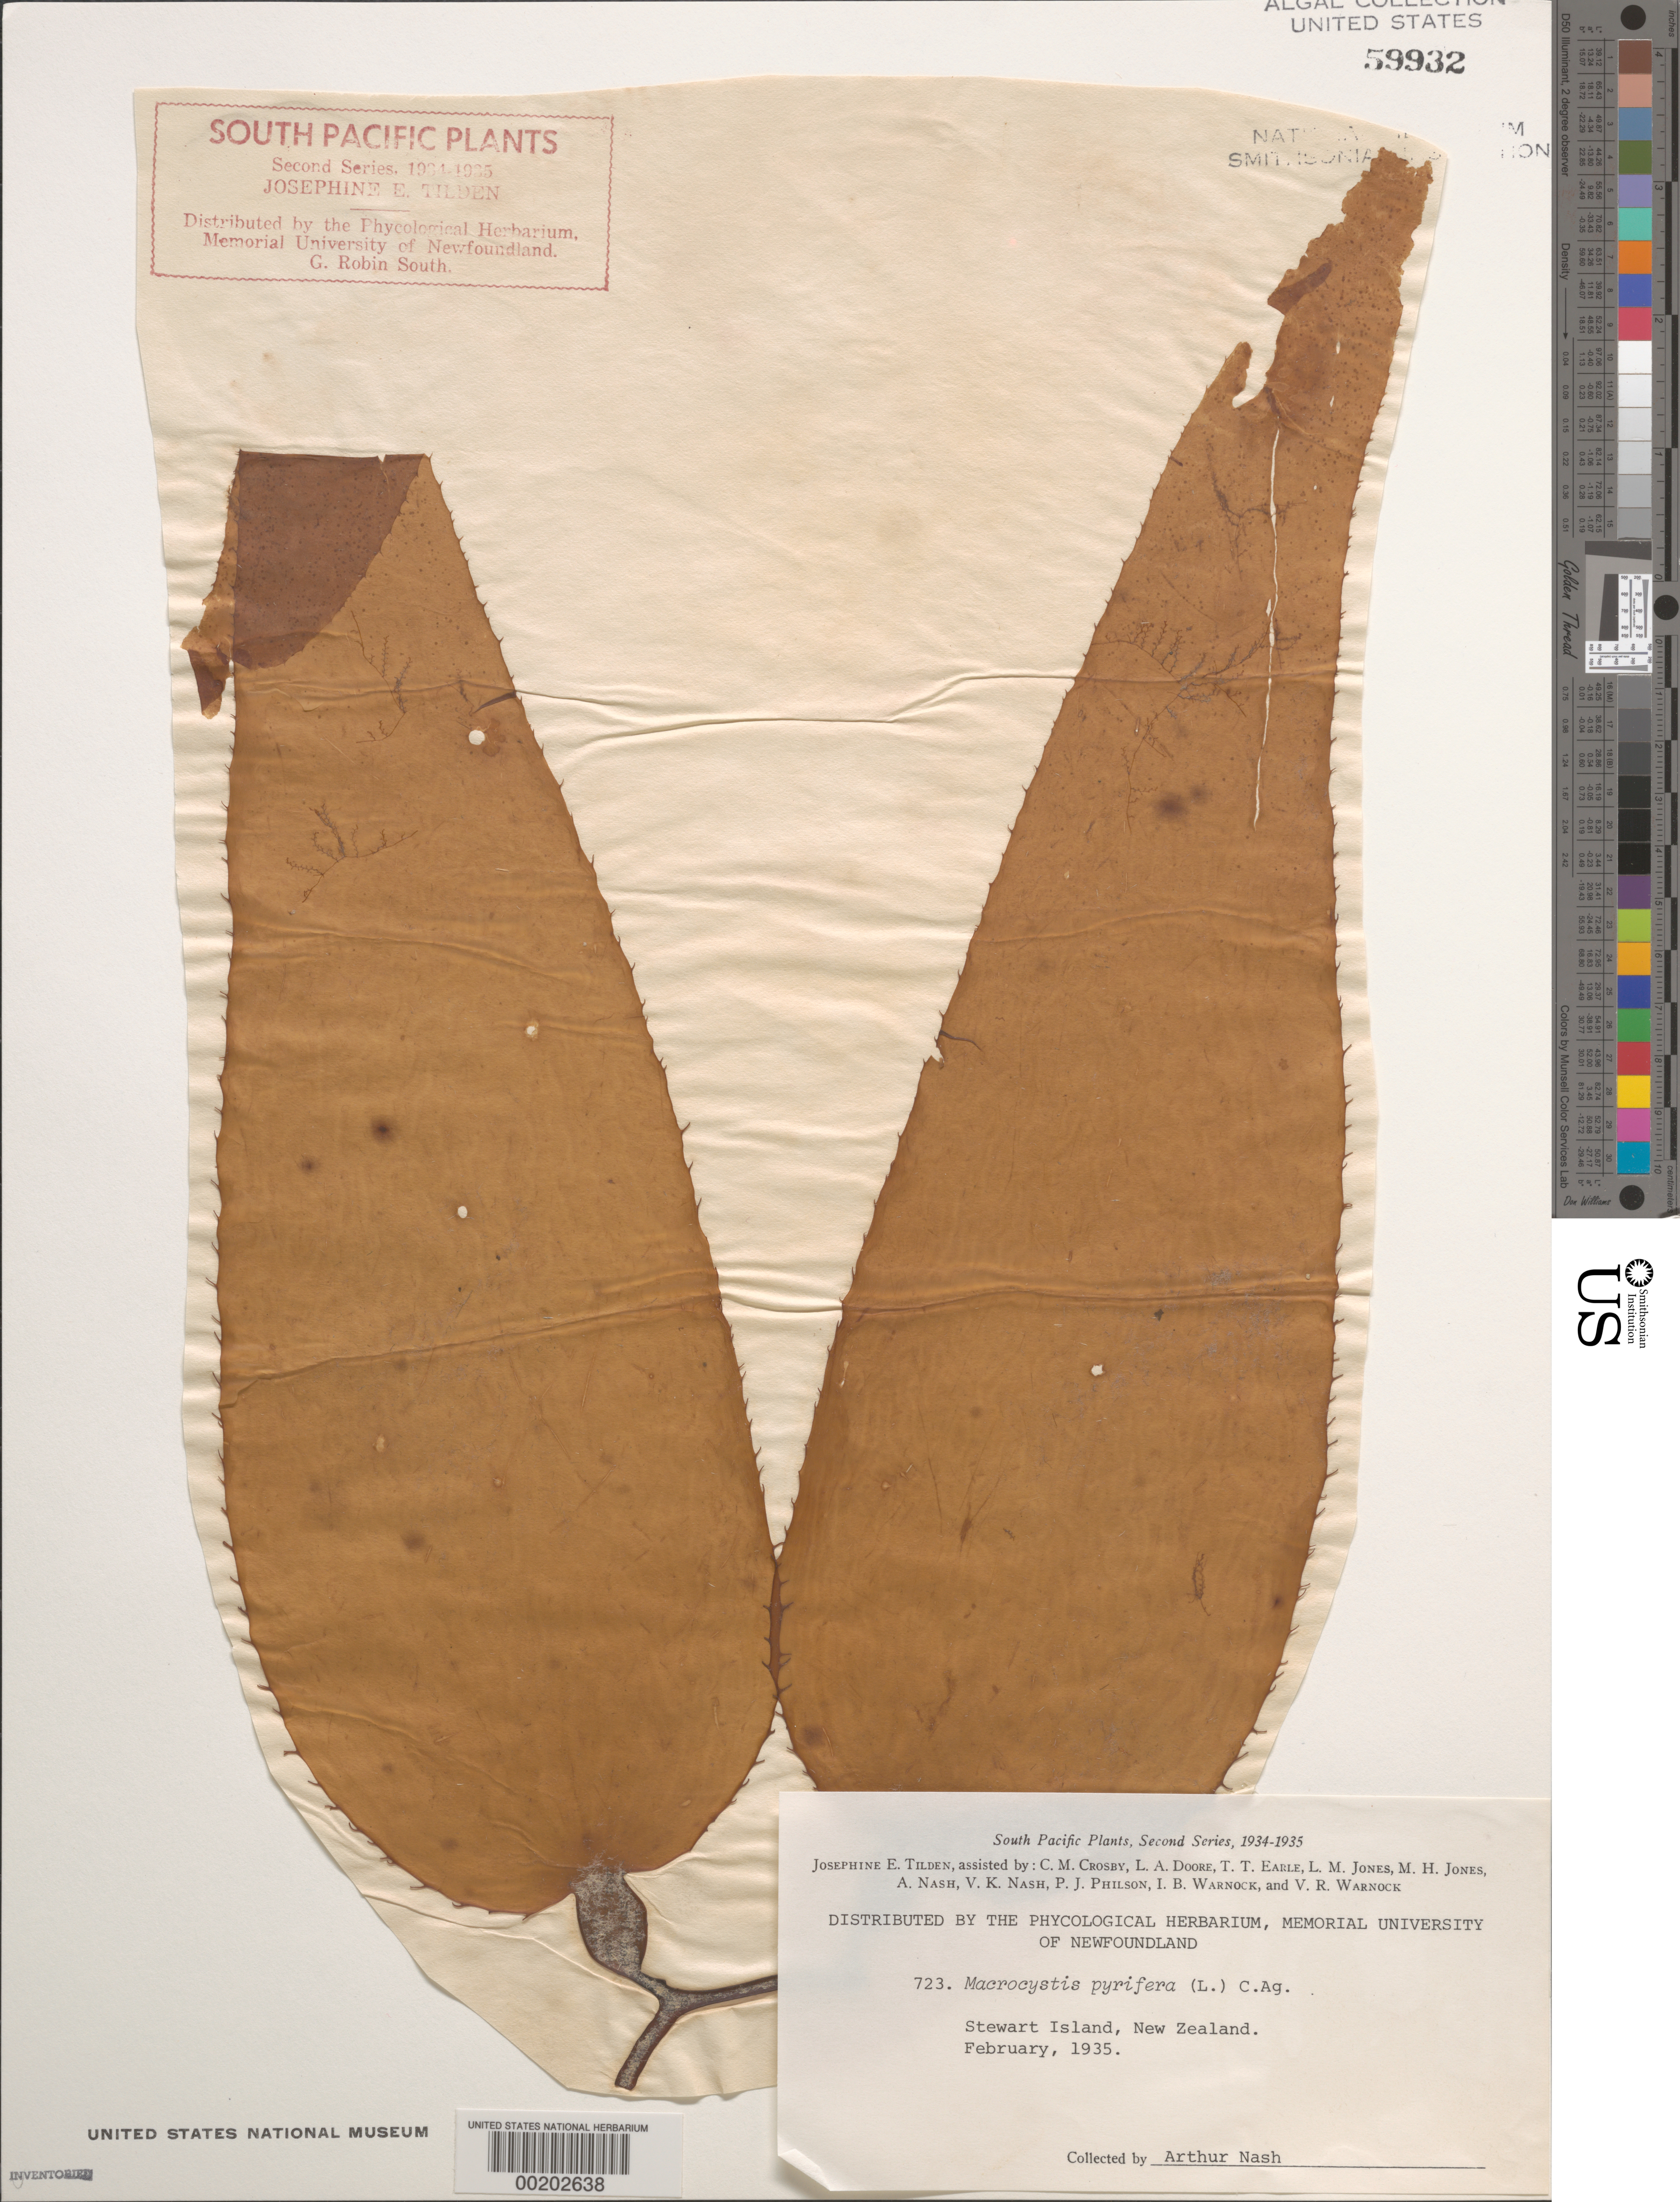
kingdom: Chromista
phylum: Ochrophyta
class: Phaeophyceae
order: Laminariales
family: Laminariaceae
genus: Macrocystis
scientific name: Macrocystis pyrifera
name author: (L.) C. Agardh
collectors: A. Nash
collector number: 723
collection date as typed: Feb 1935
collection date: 1935-02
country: New Zealand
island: Stewart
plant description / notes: Tilden, South Pacific Plants, Second Series, 1934-1935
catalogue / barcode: US 59932